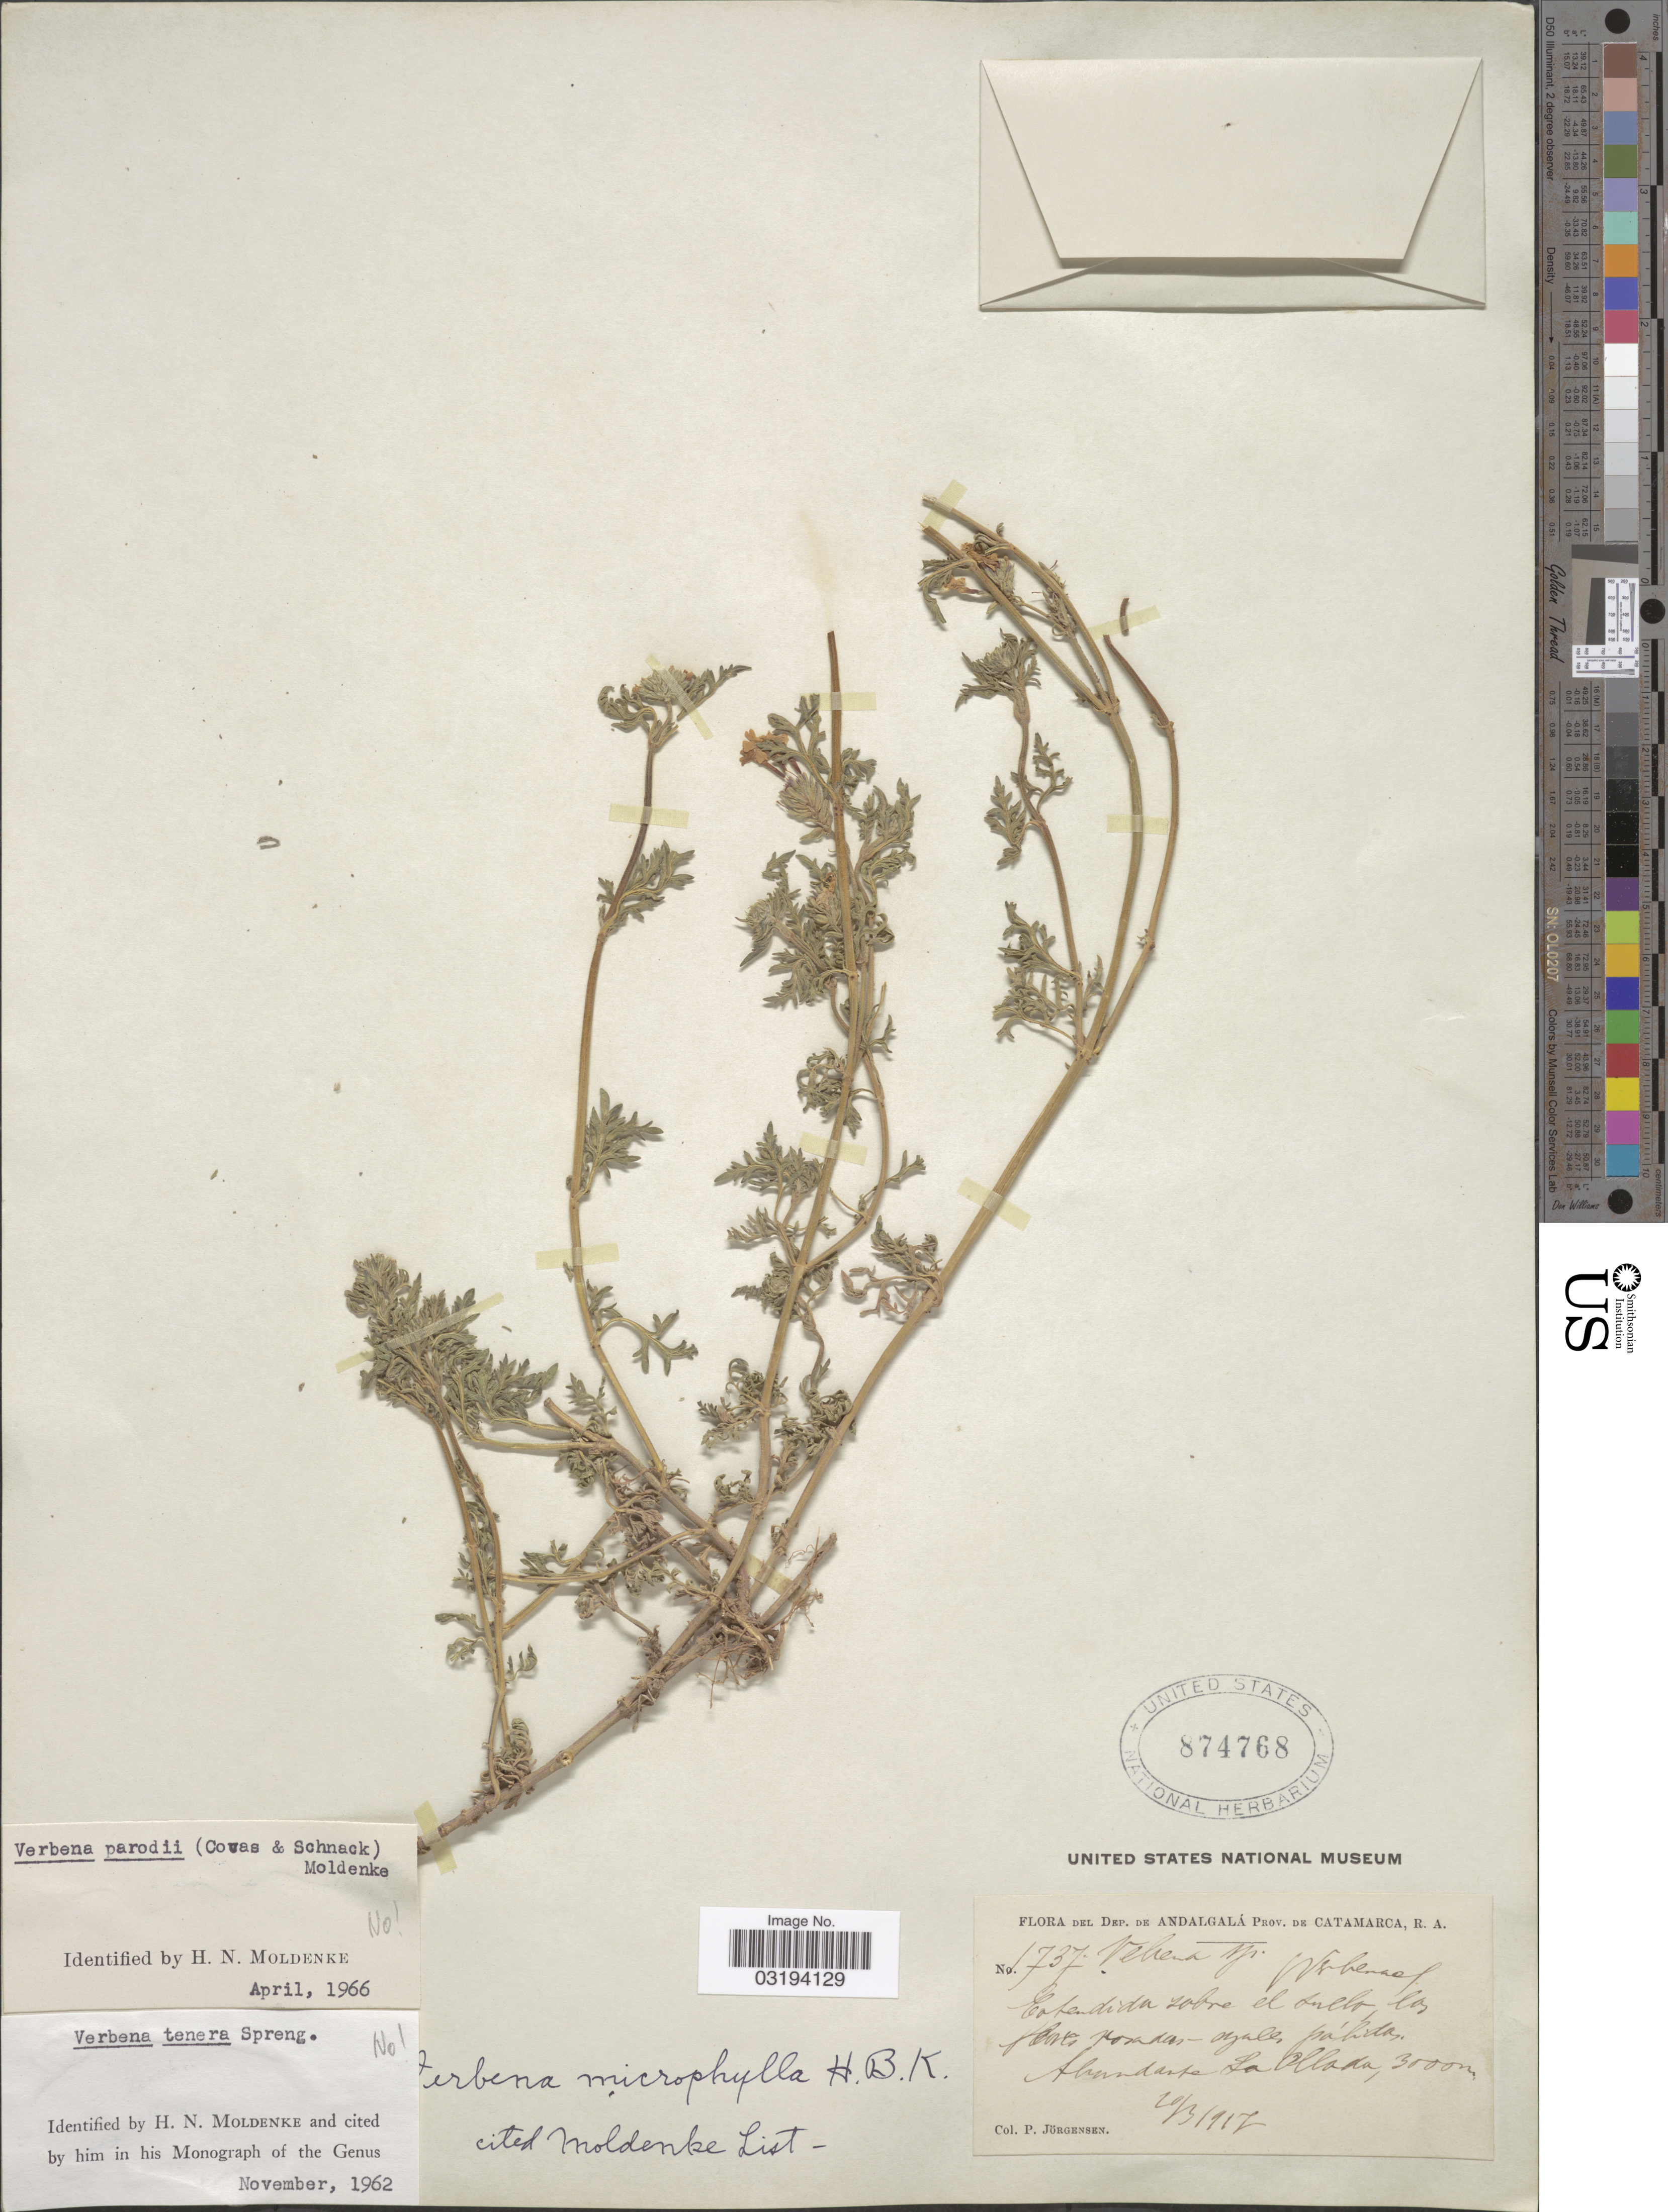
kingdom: Plantae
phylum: Tracheophyta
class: Magnoliopsida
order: Lamiales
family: Verbenaceae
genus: Verbena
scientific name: Verbena parodii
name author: (Covas & Schnack) Moldenke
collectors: P. Jörgensen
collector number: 1737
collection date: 1917-03-20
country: Argentina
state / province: Catamarca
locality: Dep. de Andalgalá. La Allada.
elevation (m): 3000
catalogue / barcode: US 874768